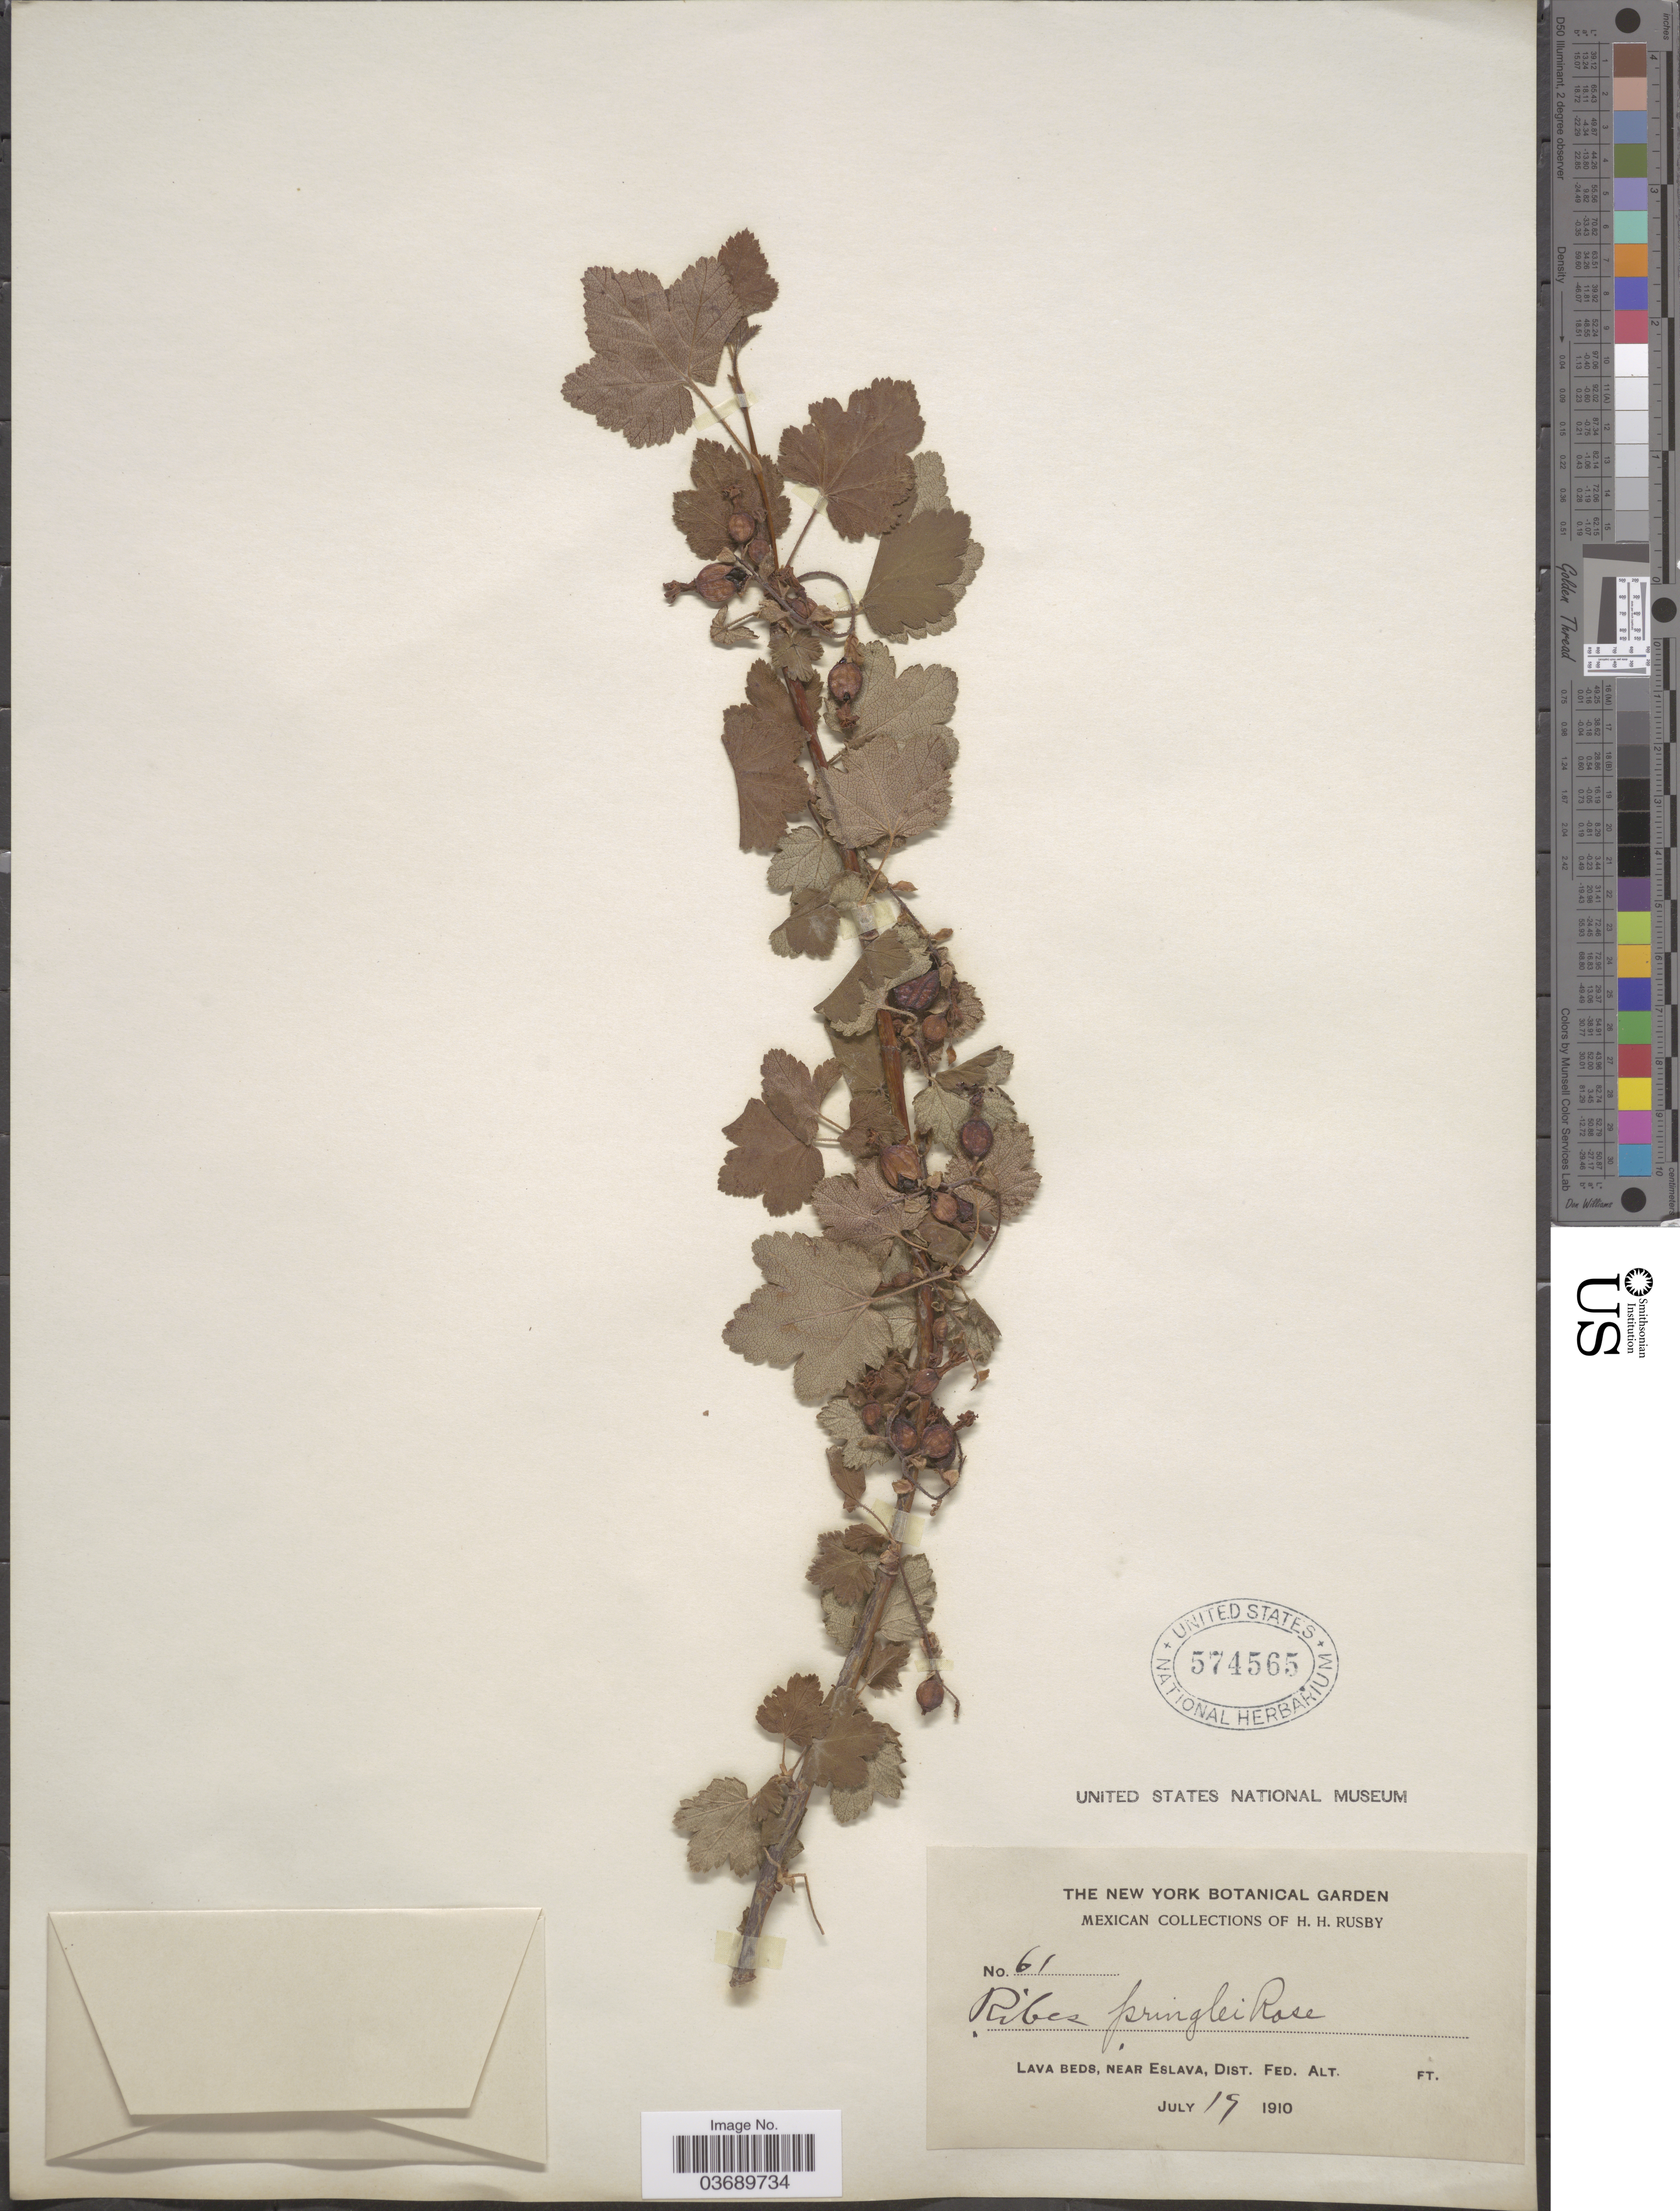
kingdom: Plantae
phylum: Tracheophyta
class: Magnoliopsida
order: Saxifragales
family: Grossulariaceae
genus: Ribes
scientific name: Ribes pringlei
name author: Rose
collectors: H. H. Rusby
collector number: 61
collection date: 1910-07-19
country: Mexico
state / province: Distrito Federal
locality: Lava beds, near Eslava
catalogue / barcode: US 574565